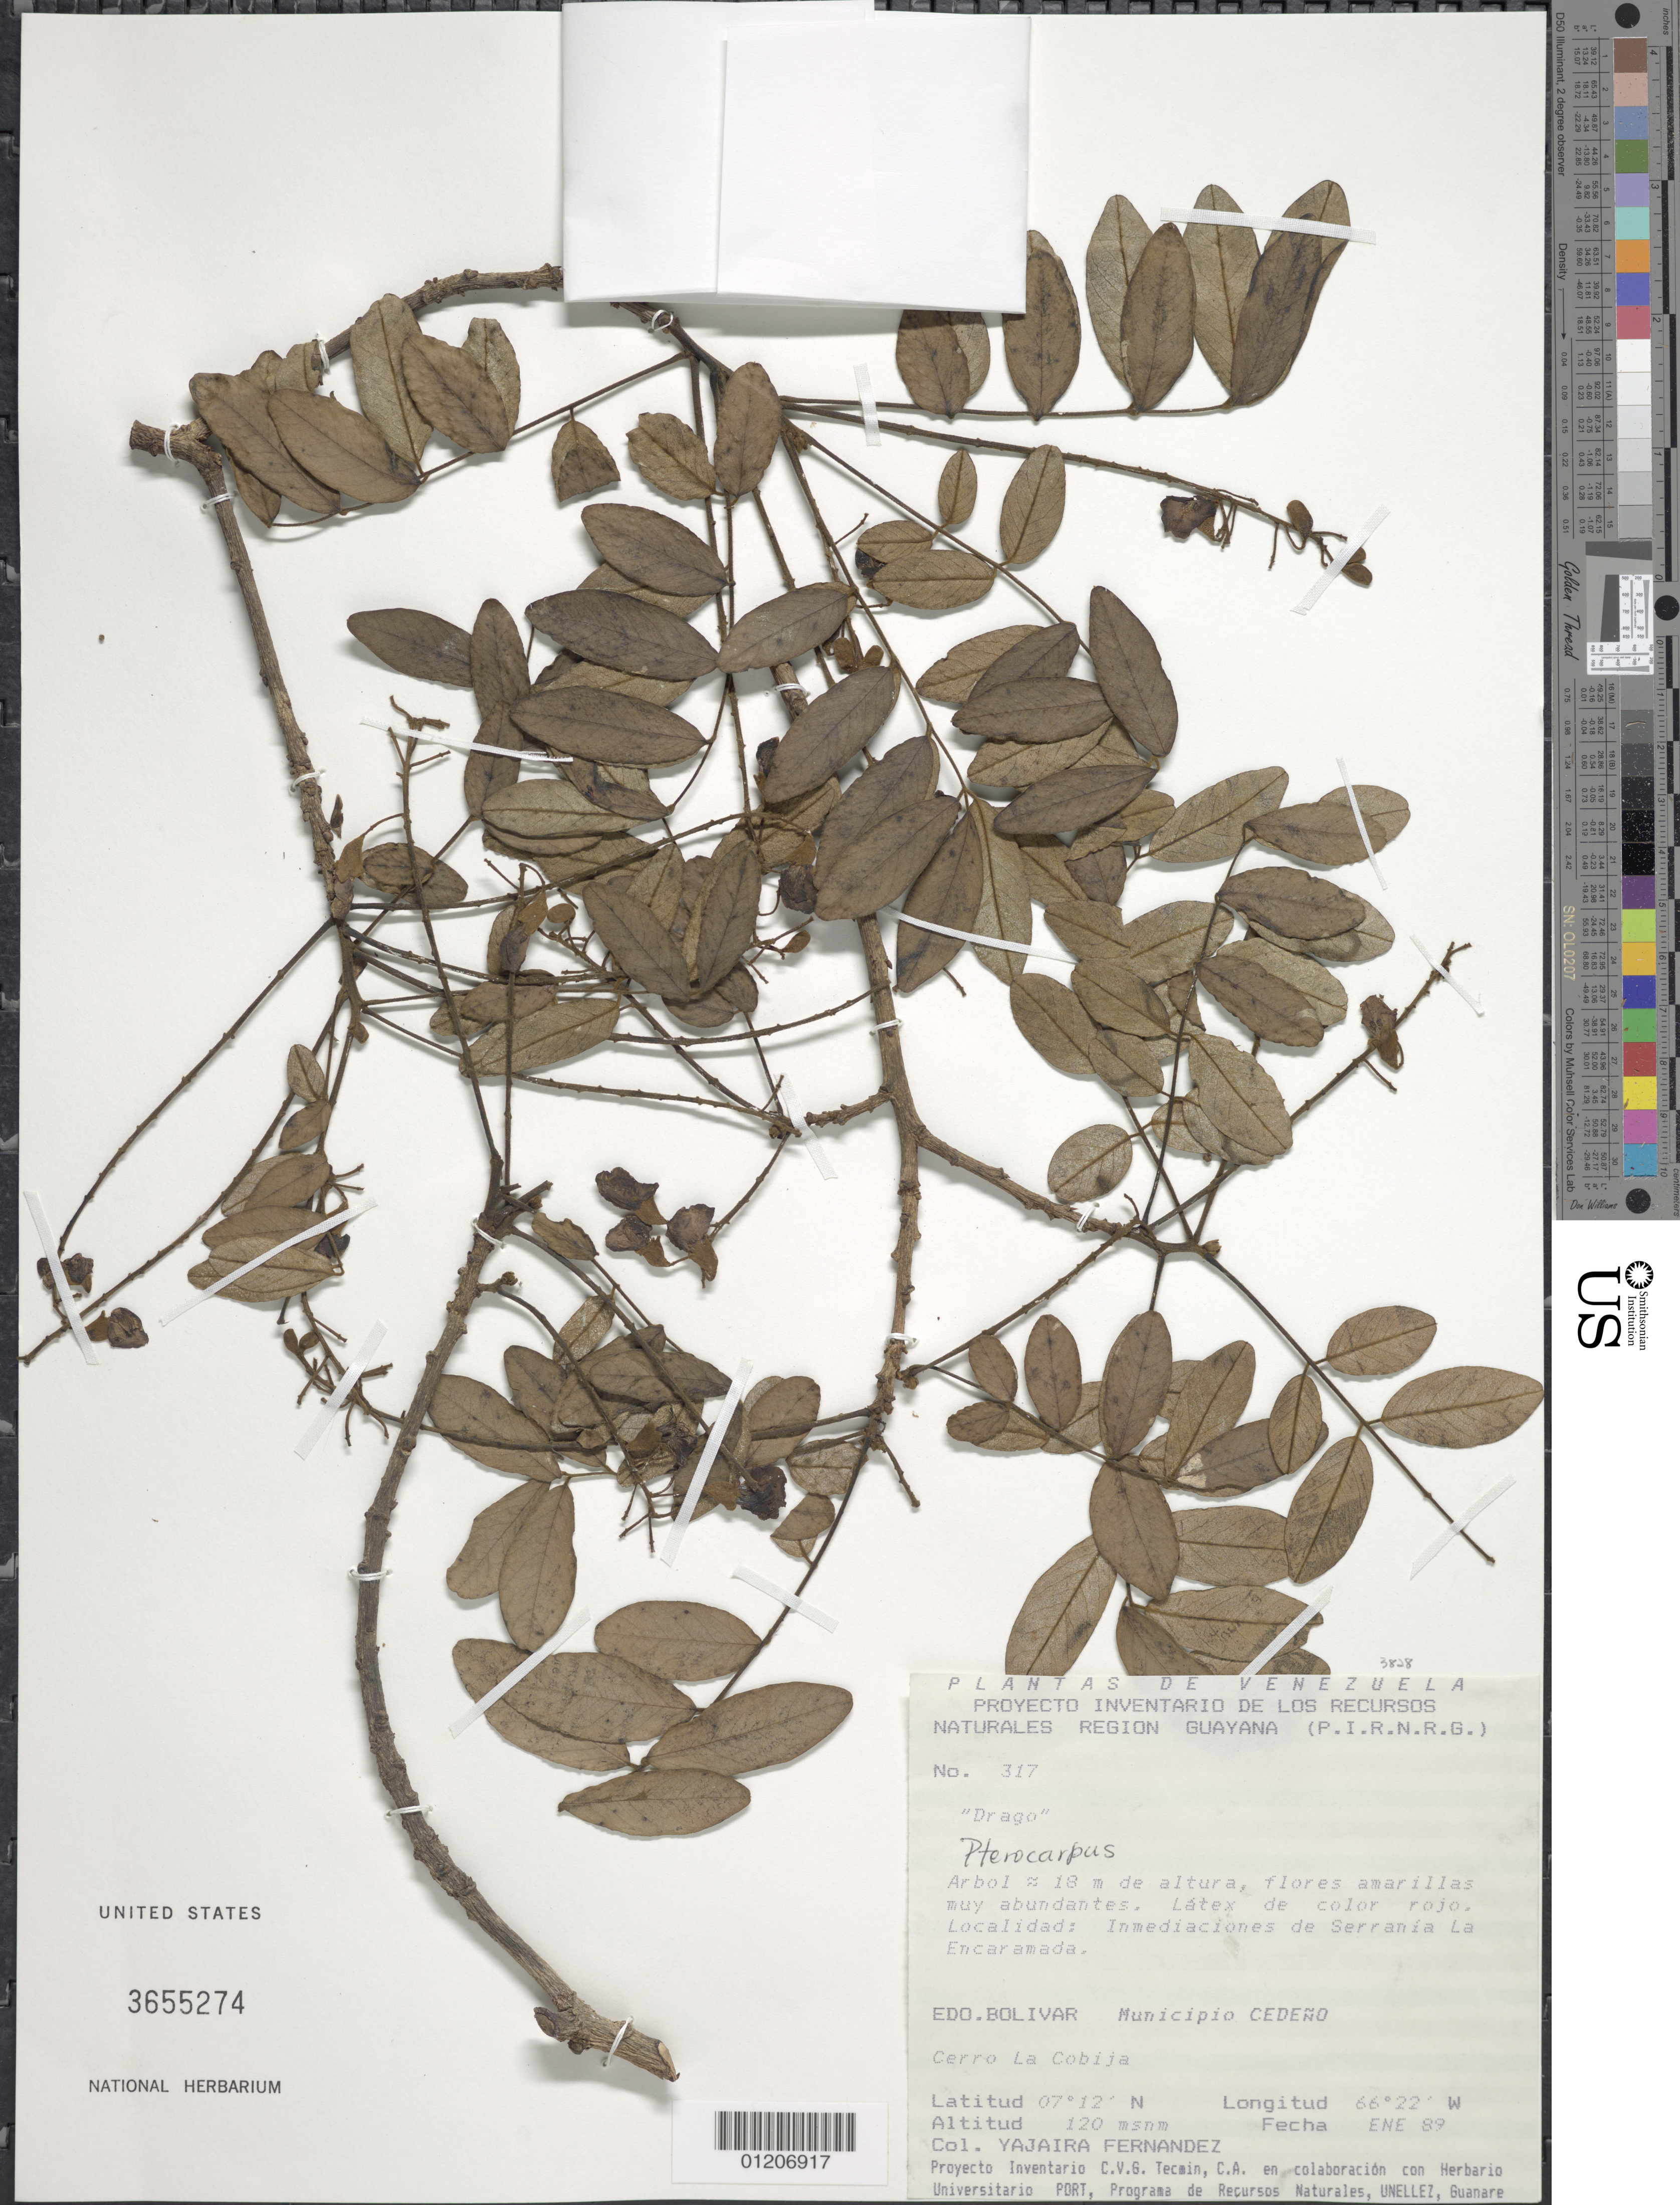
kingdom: Plantae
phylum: Tracheophyta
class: Magnoliopsida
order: Fabales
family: Fabaceae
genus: Pterocarpus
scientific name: Pterocarpus sp.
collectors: Y. Fernandez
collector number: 317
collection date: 1989-01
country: Venezuela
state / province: Bolívar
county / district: Cedeño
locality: Cerro La Cobija. Inmediaciones de Serrania La Encaramada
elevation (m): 120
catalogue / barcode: US 3655274